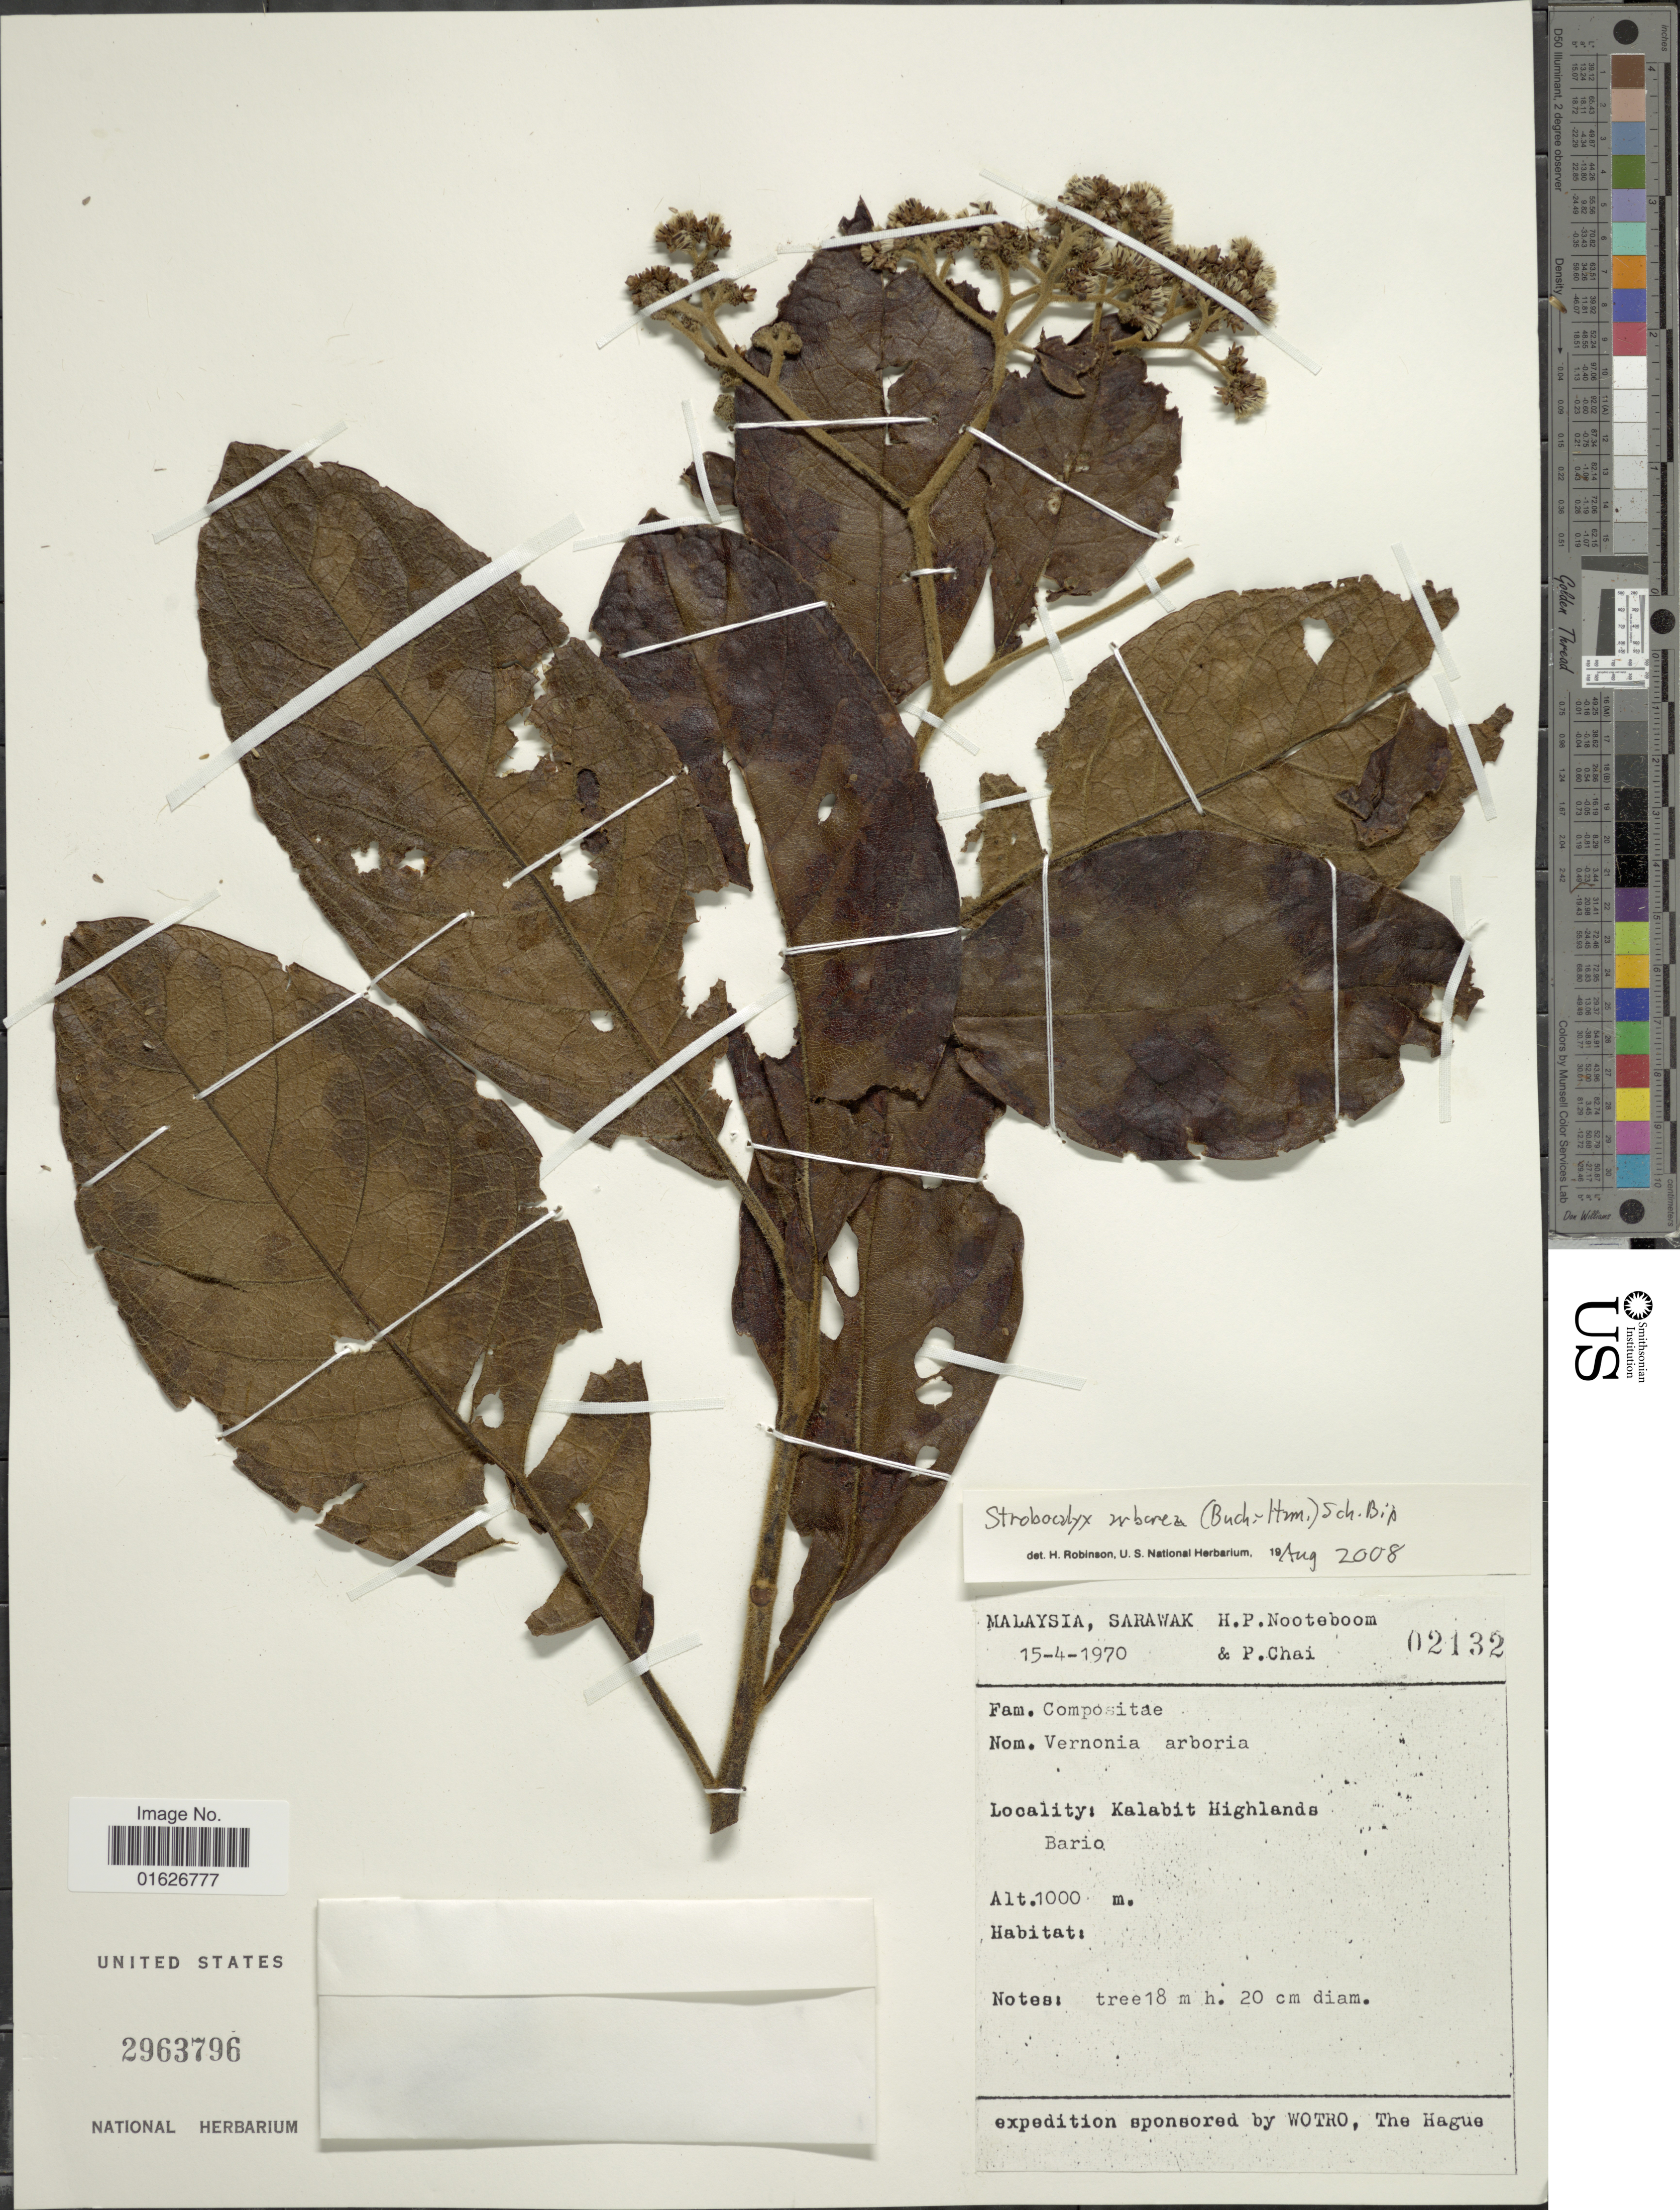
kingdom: Plantae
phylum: Tracheophyta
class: Magnoliopsida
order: Asterales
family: Asteraceae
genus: Strobocalyx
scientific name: Strobocalyx arborea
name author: (Buch.-Ham.) Sch. Bip.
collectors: H. P. Nooteboom & P. Chai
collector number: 2132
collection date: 1970-04-15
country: Malaysia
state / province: Sarawak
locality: Kalabit Highlands, Bario.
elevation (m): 1000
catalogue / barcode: US 2963796